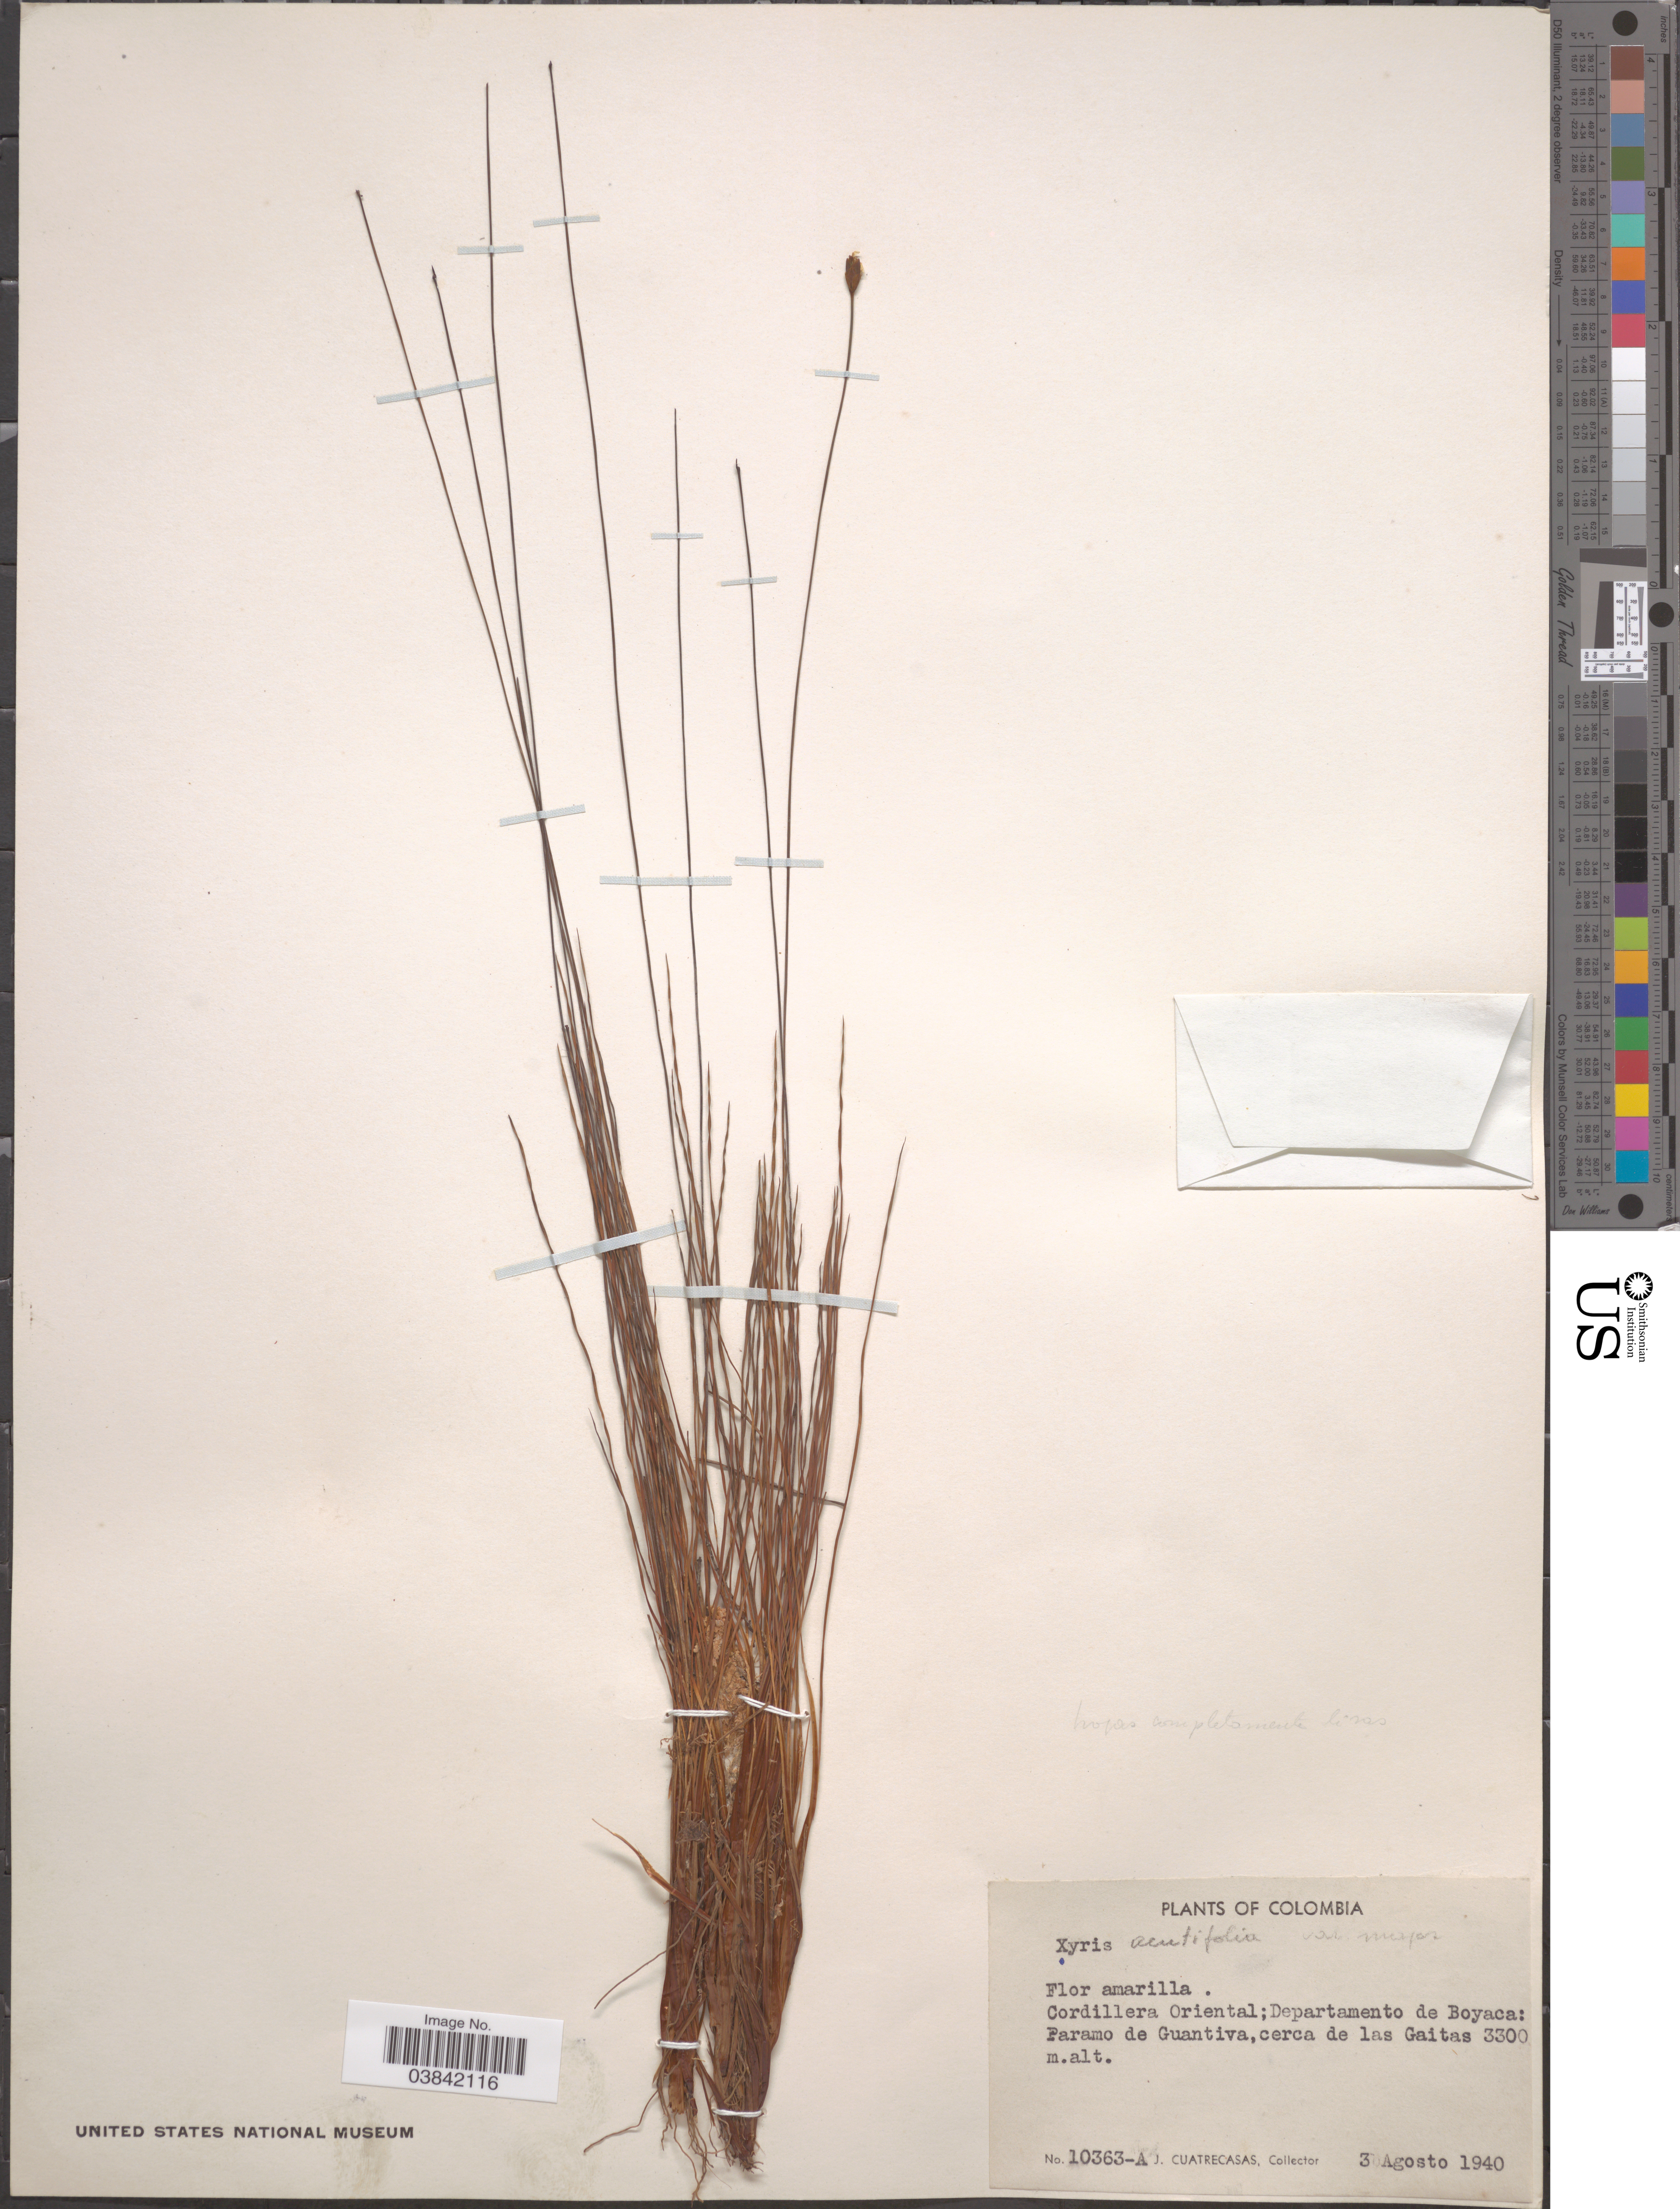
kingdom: Plantae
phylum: Tracheophyta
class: Liliopsida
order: Poales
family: Xyridaceae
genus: Xyris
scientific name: Xyris acutifolia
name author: (Heimerl) Malme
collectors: J. Cuatrecasas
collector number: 10363-A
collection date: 1940-08-03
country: Colombia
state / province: Boyacá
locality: Cordillera Oriental; Departamento de Boyaca: Paramo de Guantiva, cerca de las Gaitas.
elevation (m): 3300